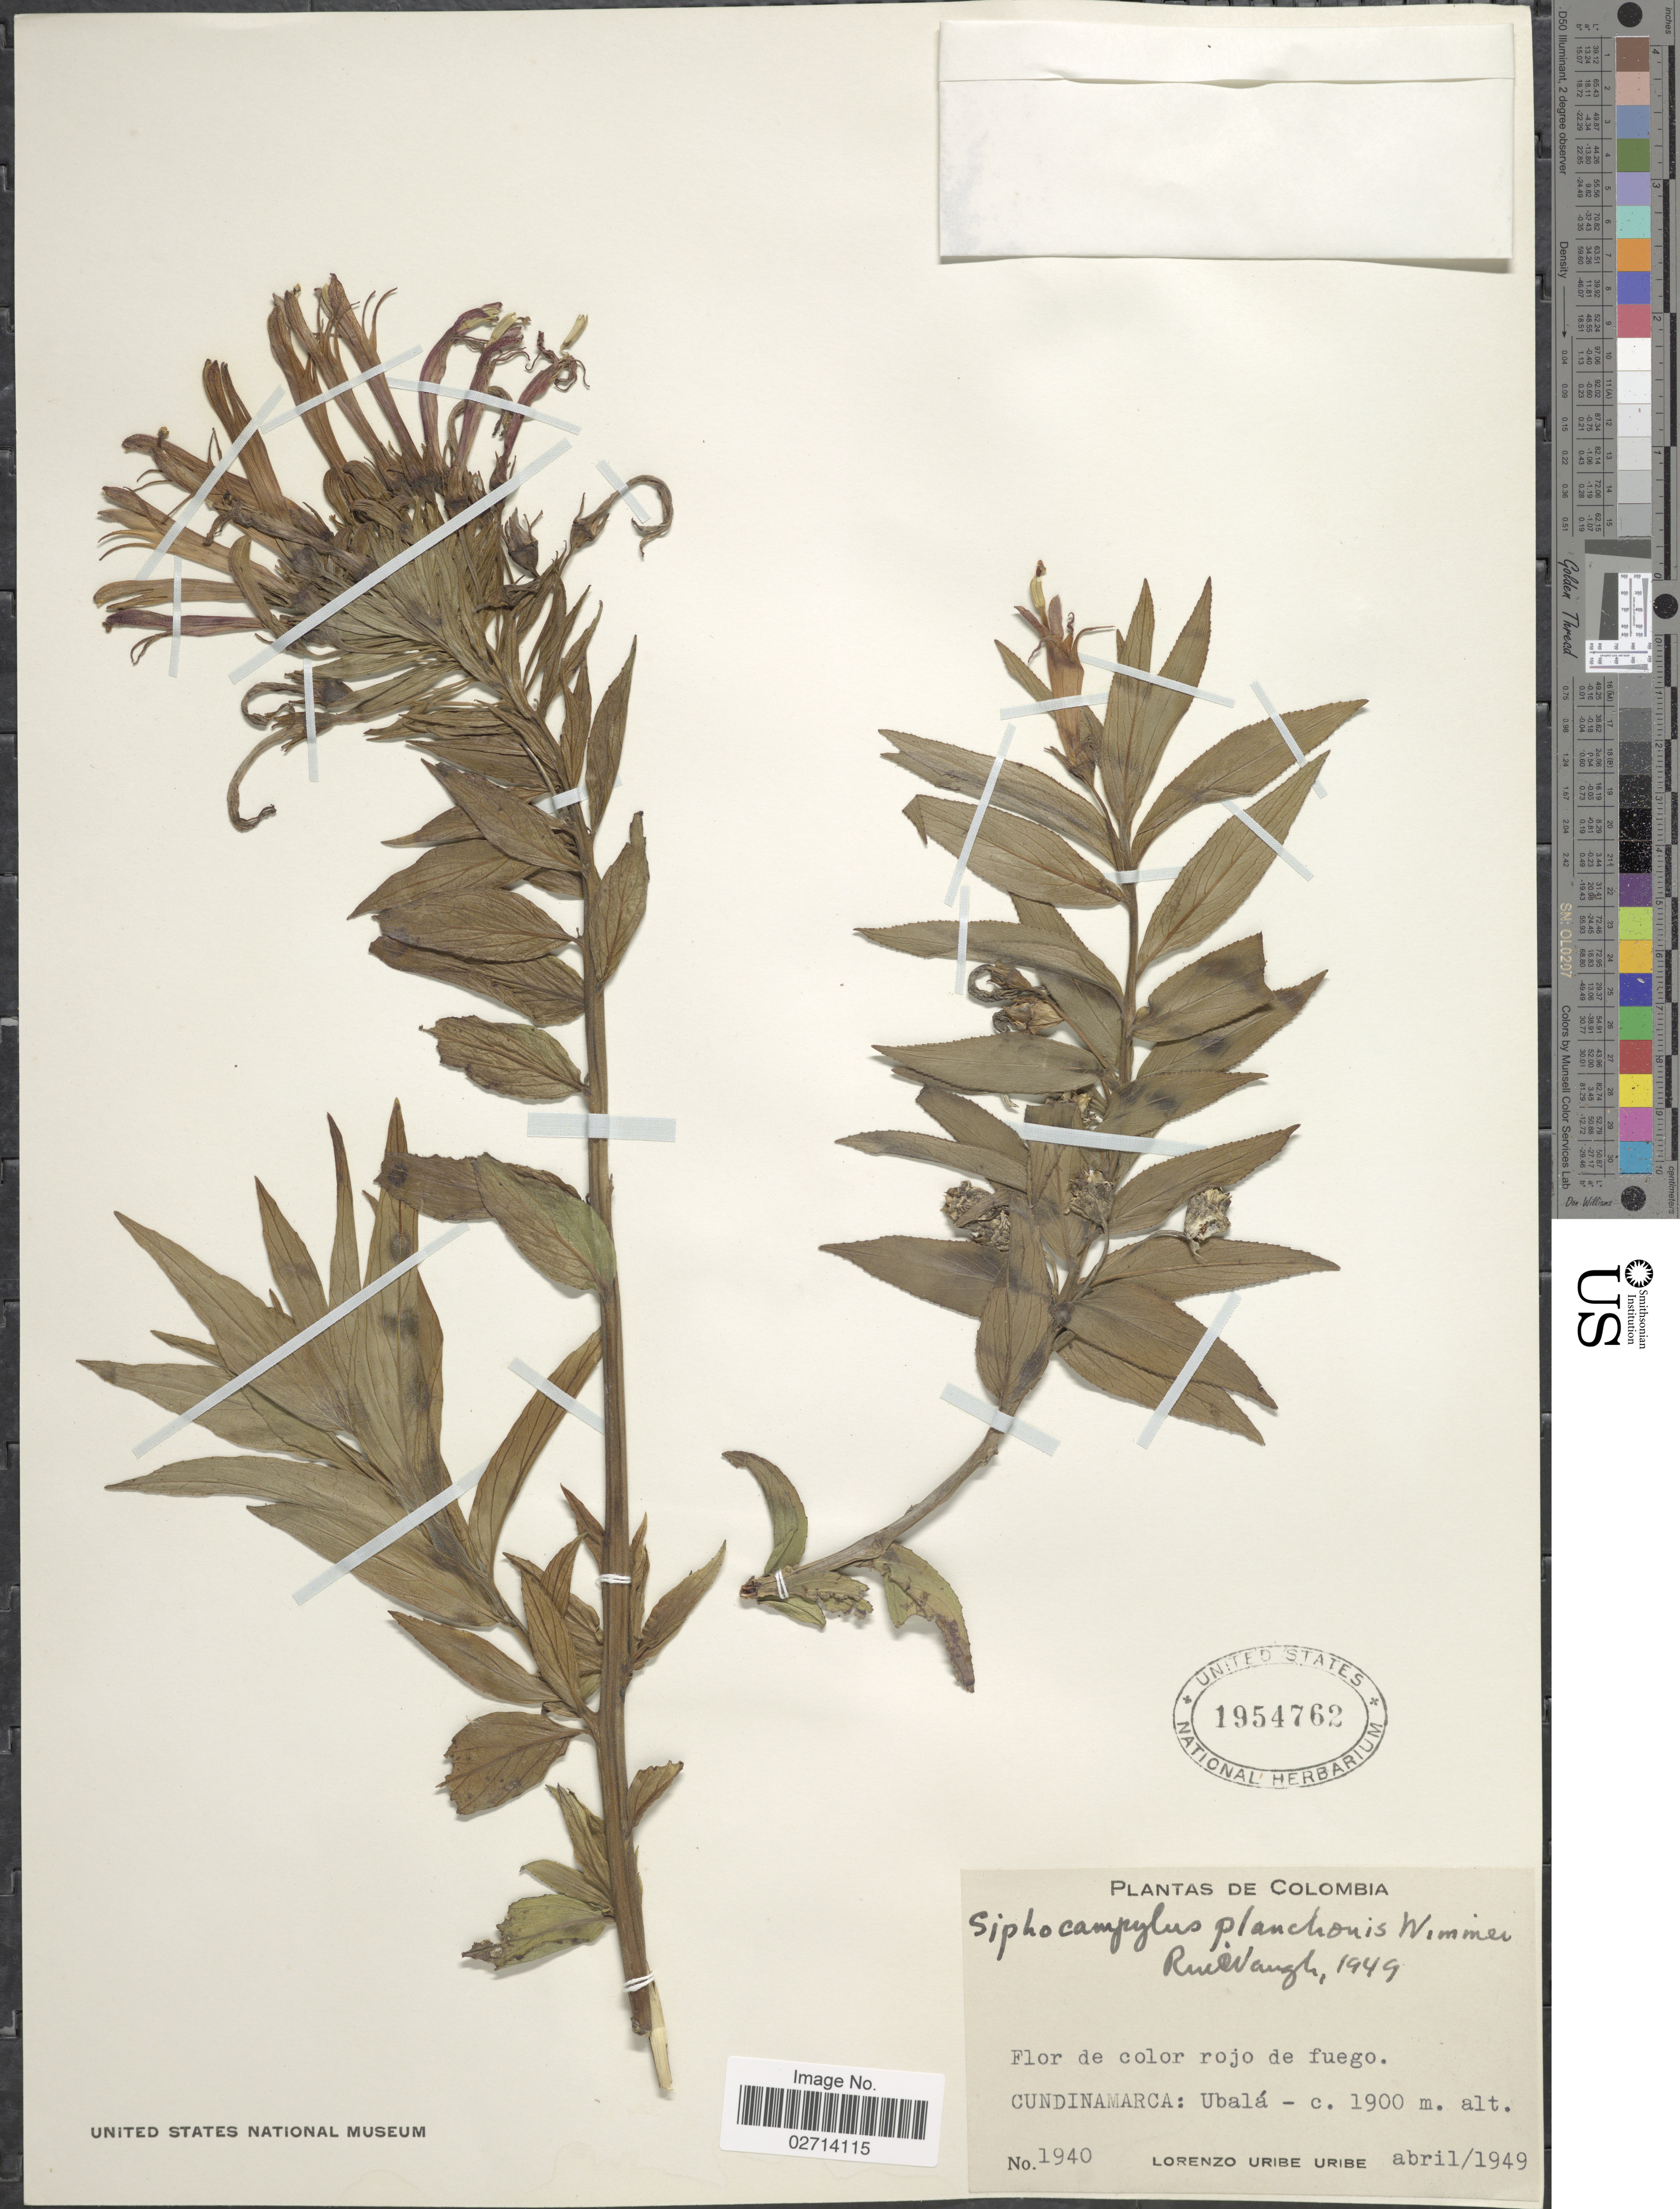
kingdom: Plantae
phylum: Tracheophyta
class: Magnoliopsida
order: Asterales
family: Campanulaceae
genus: Siphocampylus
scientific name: Siphocampylus planchonis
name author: E. Wimm.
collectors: L. Uribe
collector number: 1940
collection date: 1949-04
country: Colombia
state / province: Cundinamarca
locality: Ubala.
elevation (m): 1900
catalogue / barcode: US 1954762